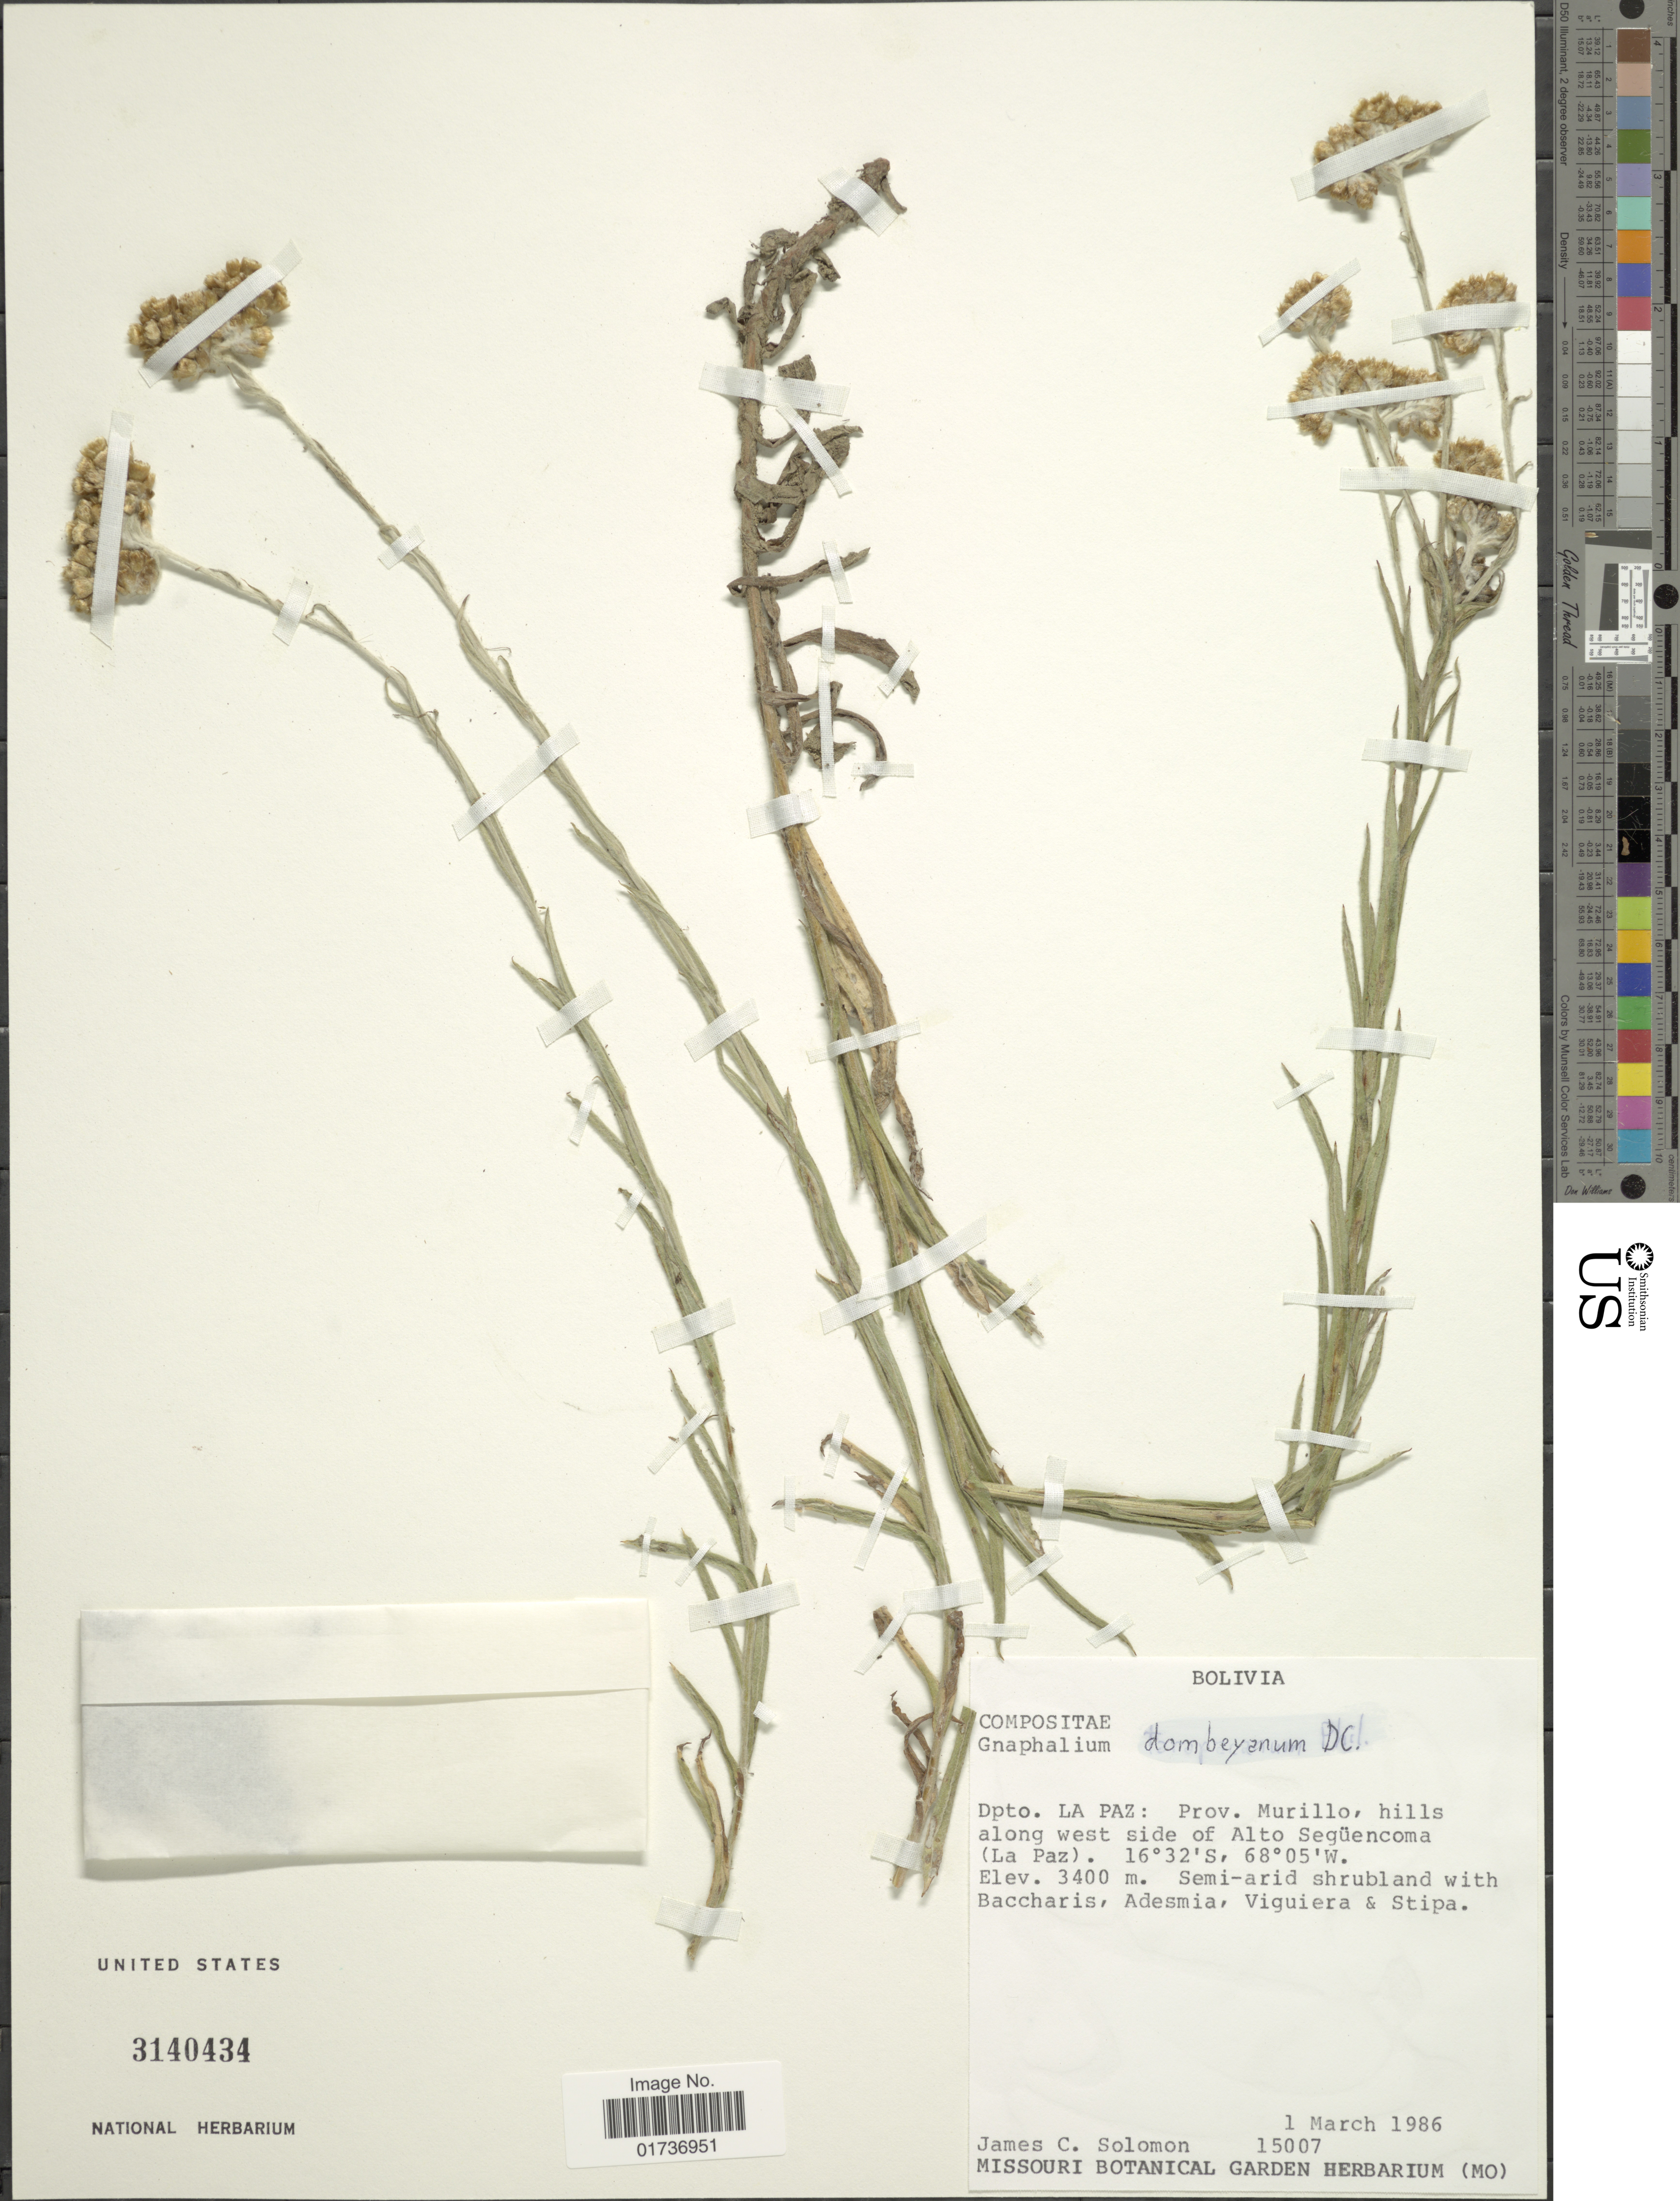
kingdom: Plantae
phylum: Tracheophyta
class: Magnoliopsida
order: Asterales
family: Asteraceae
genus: Gnaphalium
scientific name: Gnaphalium dombeyanum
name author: DC.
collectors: J. C. Solomon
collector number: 15007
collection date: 1986-03-01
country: Bolivia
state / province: La Paz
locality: Dpto La Paz: Prov. Murillo, hills along west side of Alto Següencoma (La Paz)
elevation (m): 3400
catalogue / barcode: US 3140434